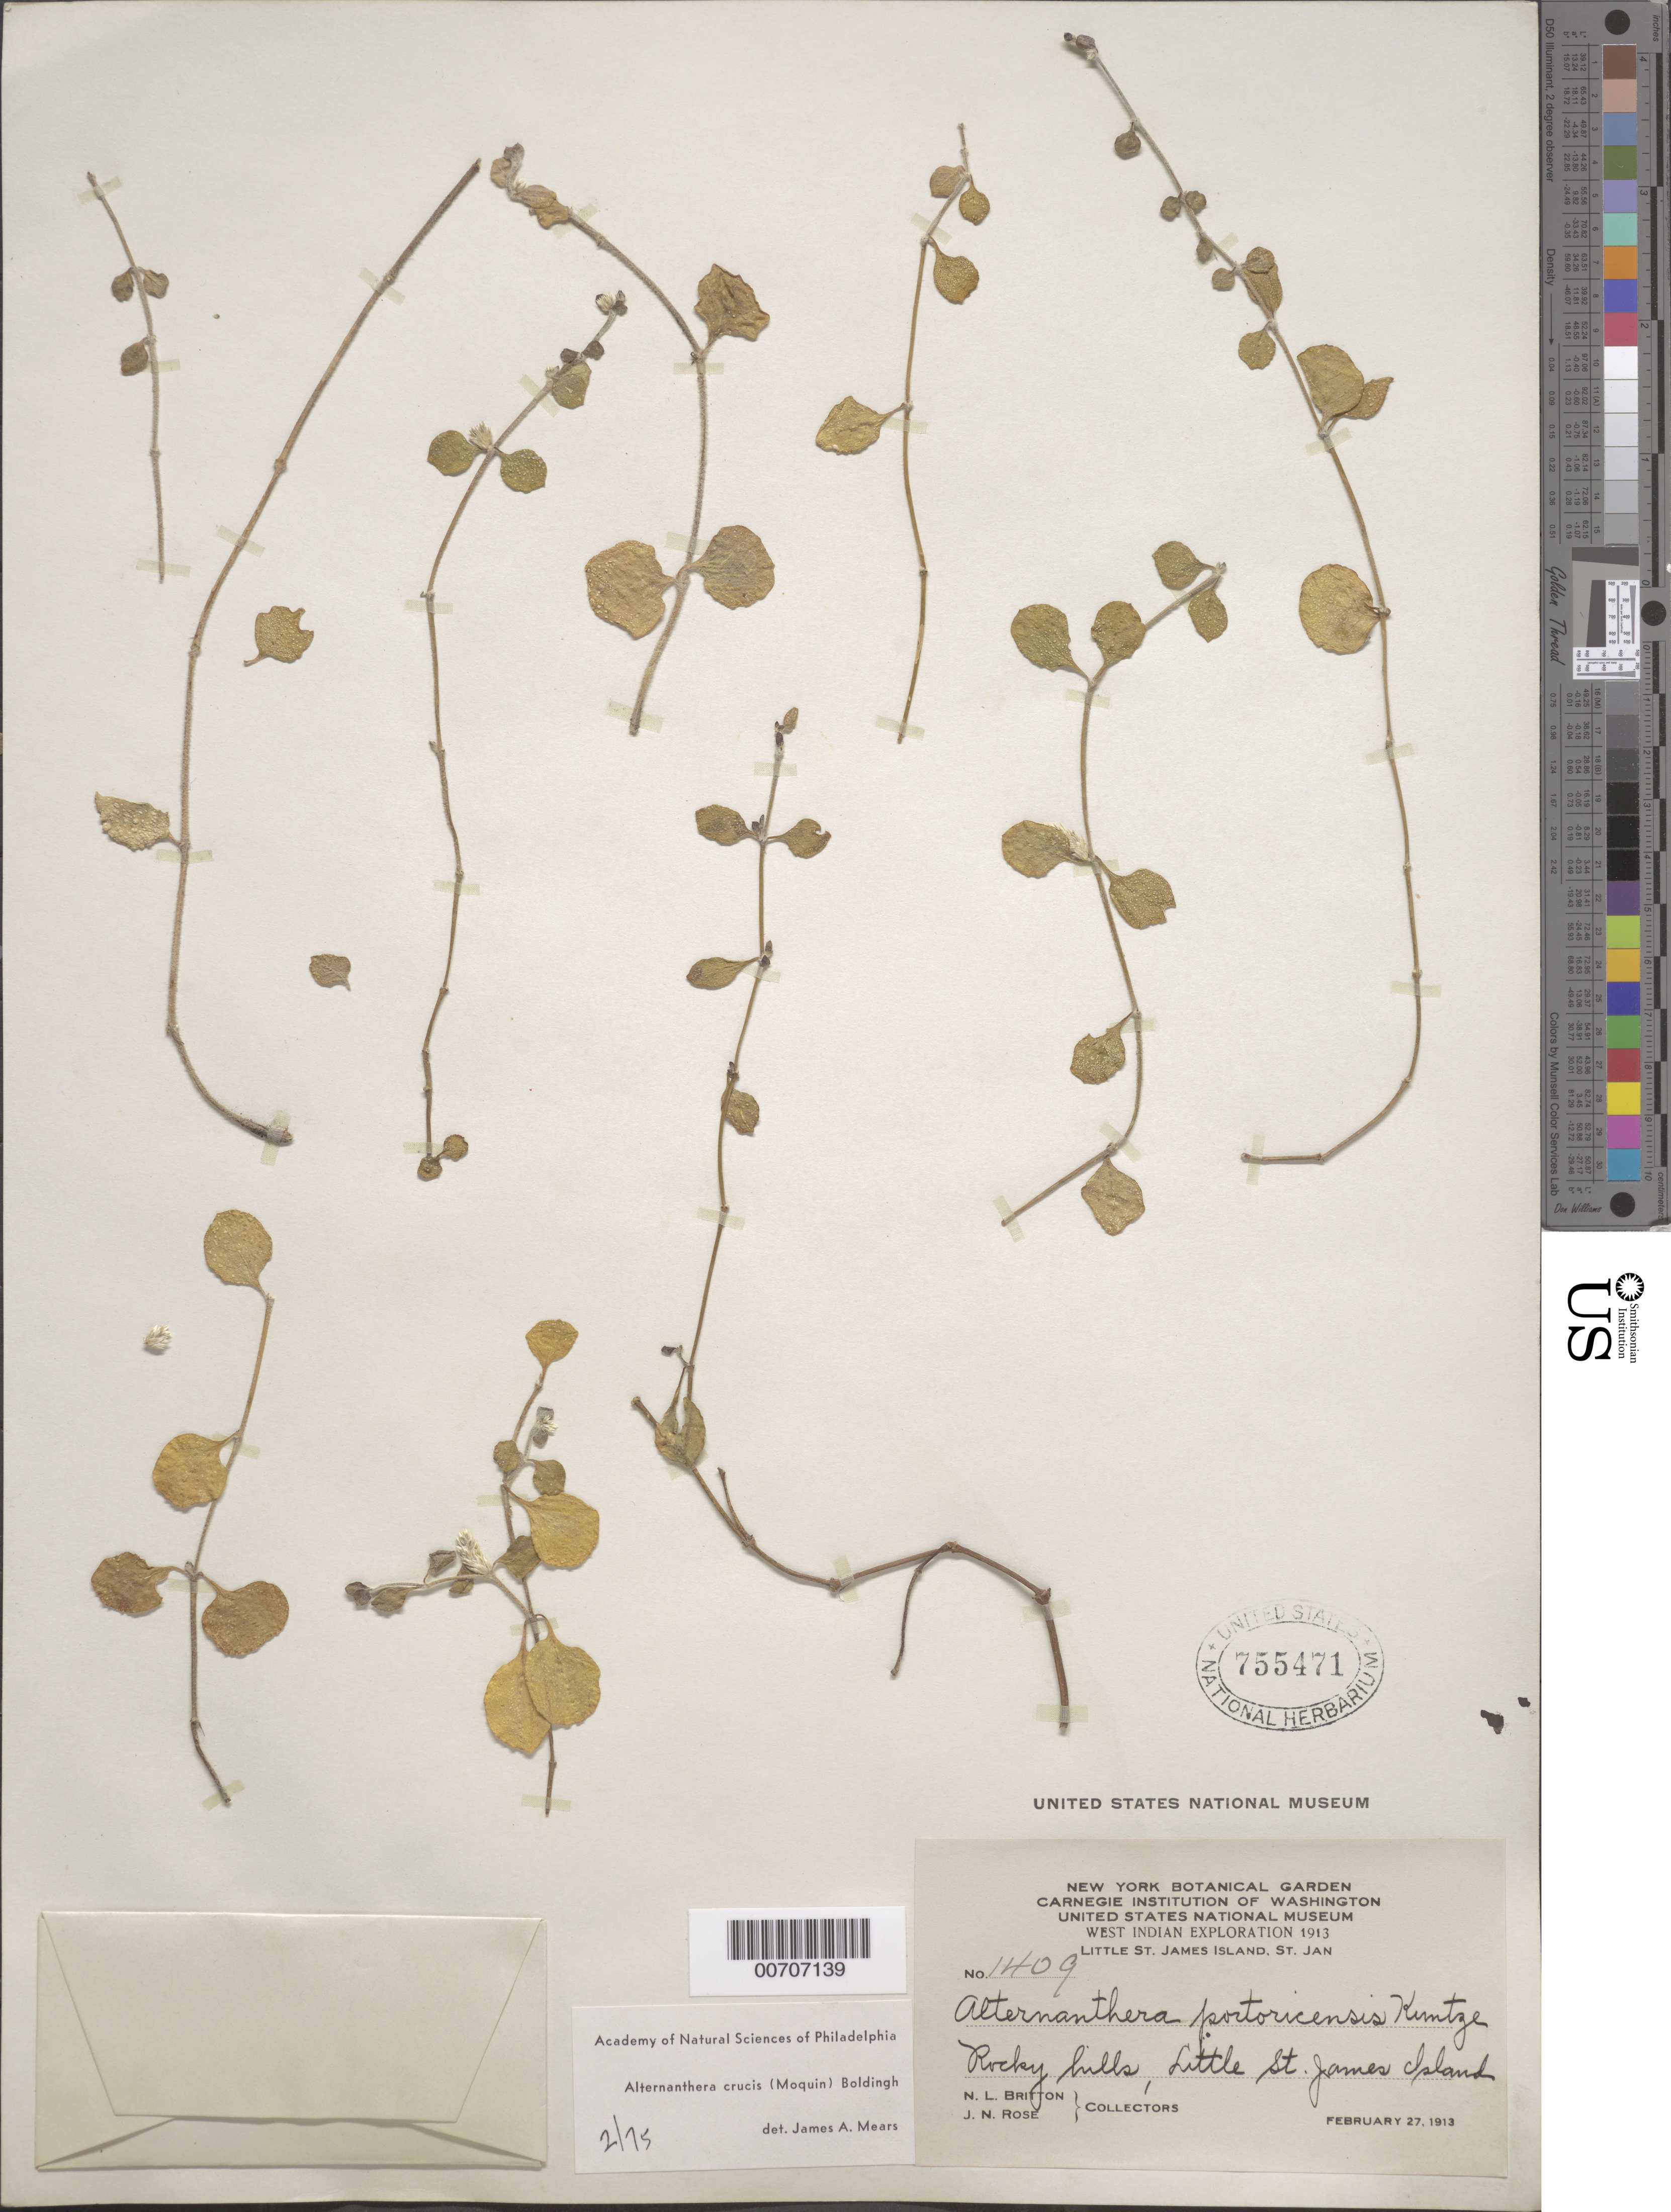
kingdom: Plantae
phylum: Tracheophyta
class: Magnoliopsida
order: Caryophyllales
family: Amaranthaceae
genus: Alternanthera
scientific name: Alternanthera crucis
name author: (Moq.) Bold.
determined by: Mears, J. A., (PH), Academy of Natural Sciences of Philadelphia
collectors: N. Britton & J. N. Rose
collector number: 1409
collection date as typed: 27 Feb 1913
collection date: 1913-02-27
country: U.S. Virgin Islands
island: Little St. James Island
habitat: Rocky hills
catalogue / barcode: US 755471